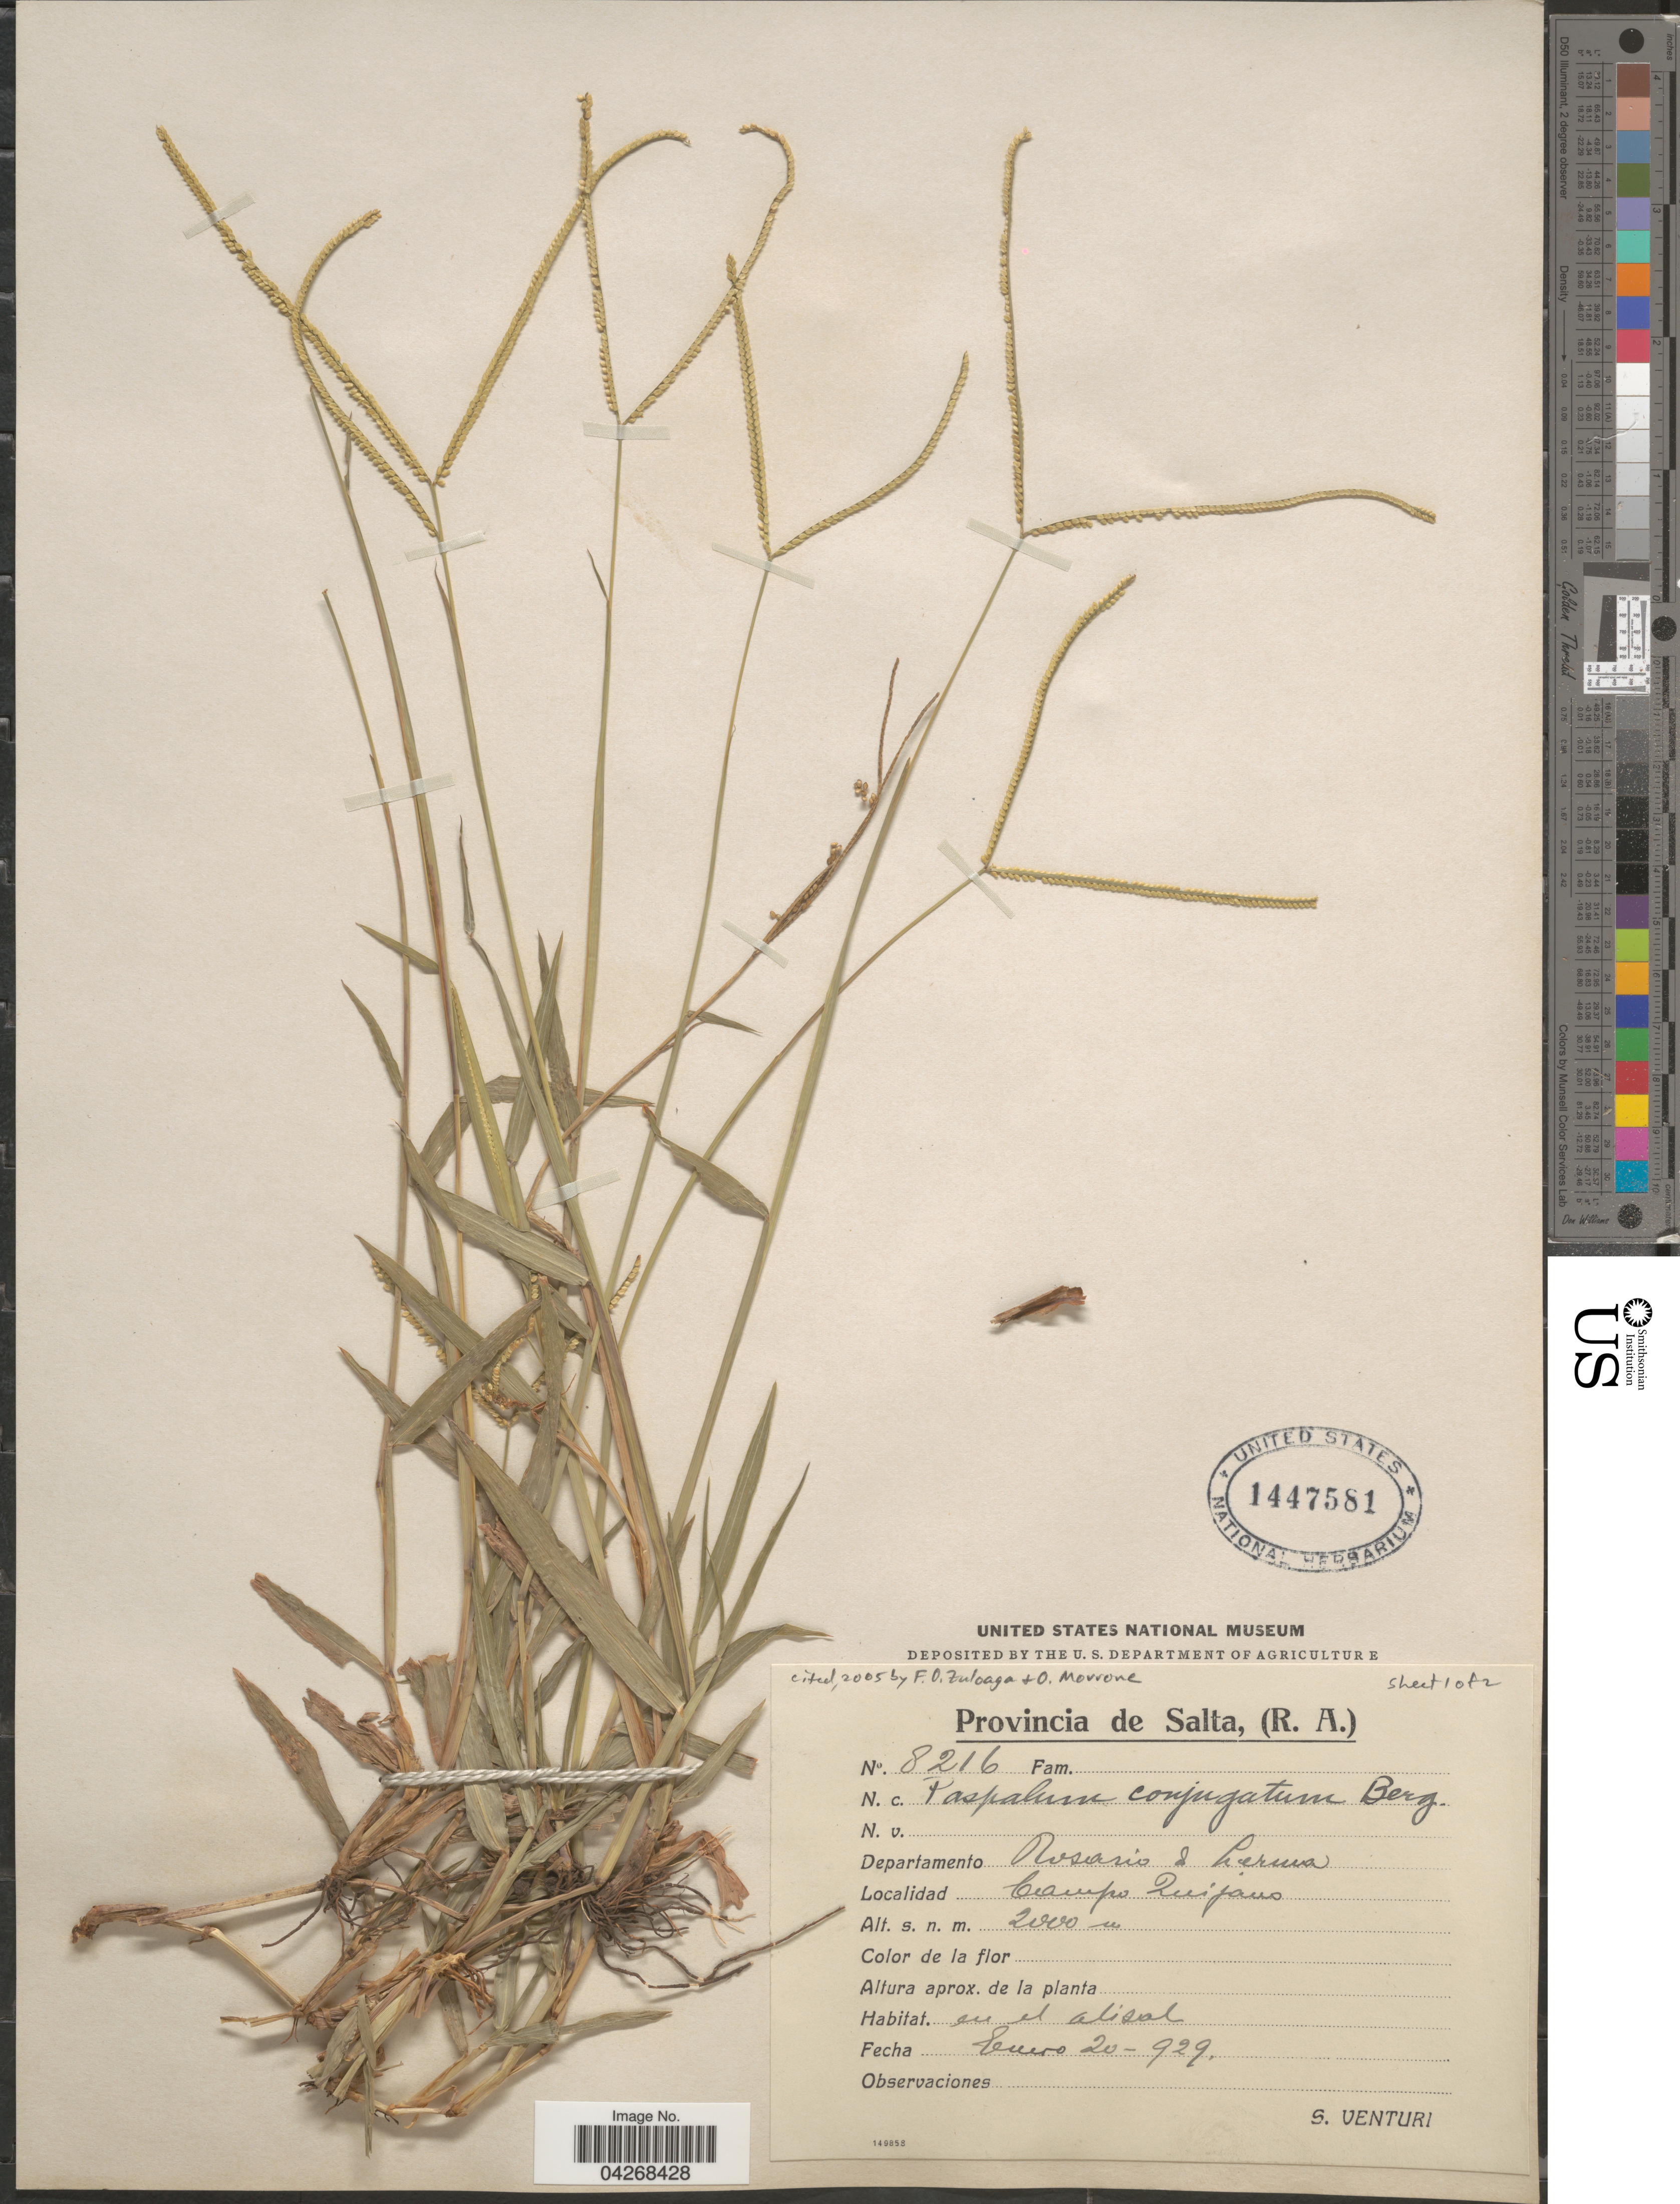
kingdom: Plantae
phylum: Tracheophyta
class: Liliopsida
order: Poales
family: Poaceae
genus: Paspalum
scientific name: Paspalum conjugatum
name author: P.J. Bergius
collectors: S. Venturi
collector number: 8216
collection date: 1929-01-20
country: Argentina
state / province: Salta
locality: Departamento Rosario de Lerma. Campo Quijano.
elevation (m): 2000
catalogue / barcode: US 1447581